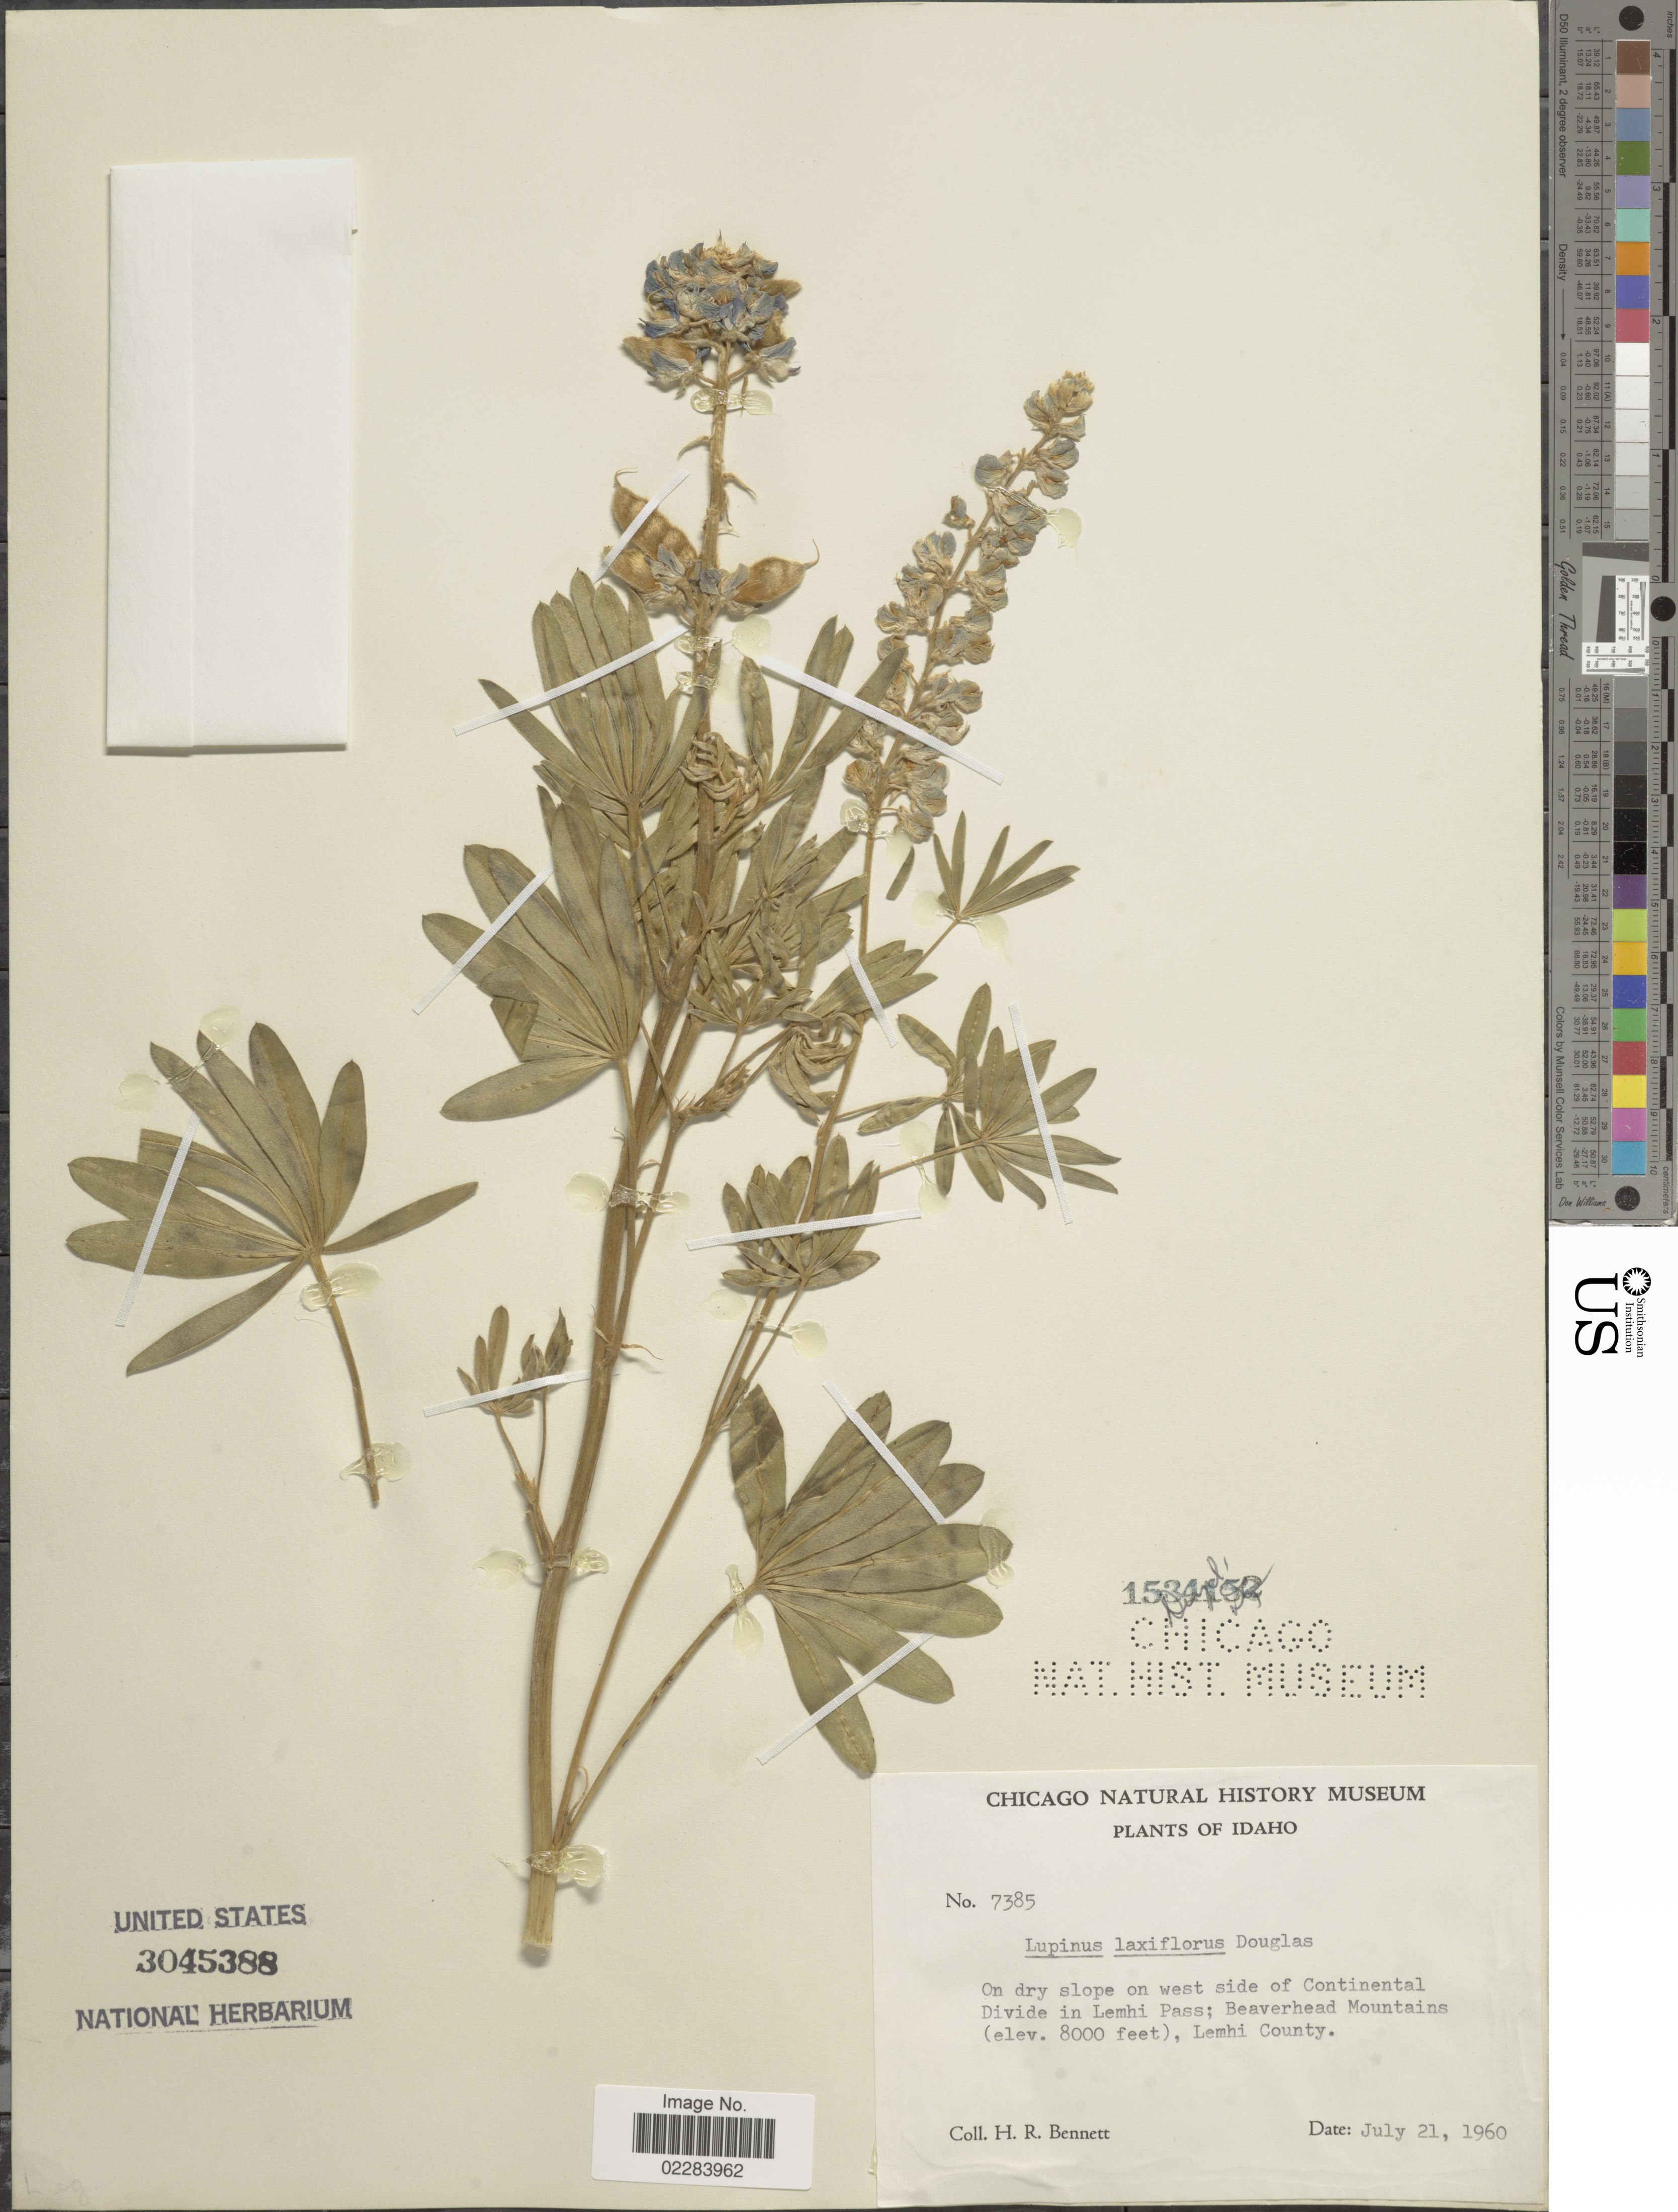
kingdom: Plantae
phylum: Tracheophyta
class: Magnoliopsida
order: Fabales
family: Fabaceae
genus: Lupinus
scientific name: Lupinus arbustus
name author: Lindl.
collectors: H. R. Bennett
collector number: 7385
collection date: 1960-07-21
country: United States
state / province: Idaho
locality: On dry slopes on west side of Continental Divide in Lemhi Pass; Beaverhead Mountains, Lehmi County.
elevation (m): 2438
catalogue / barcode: US 3045388